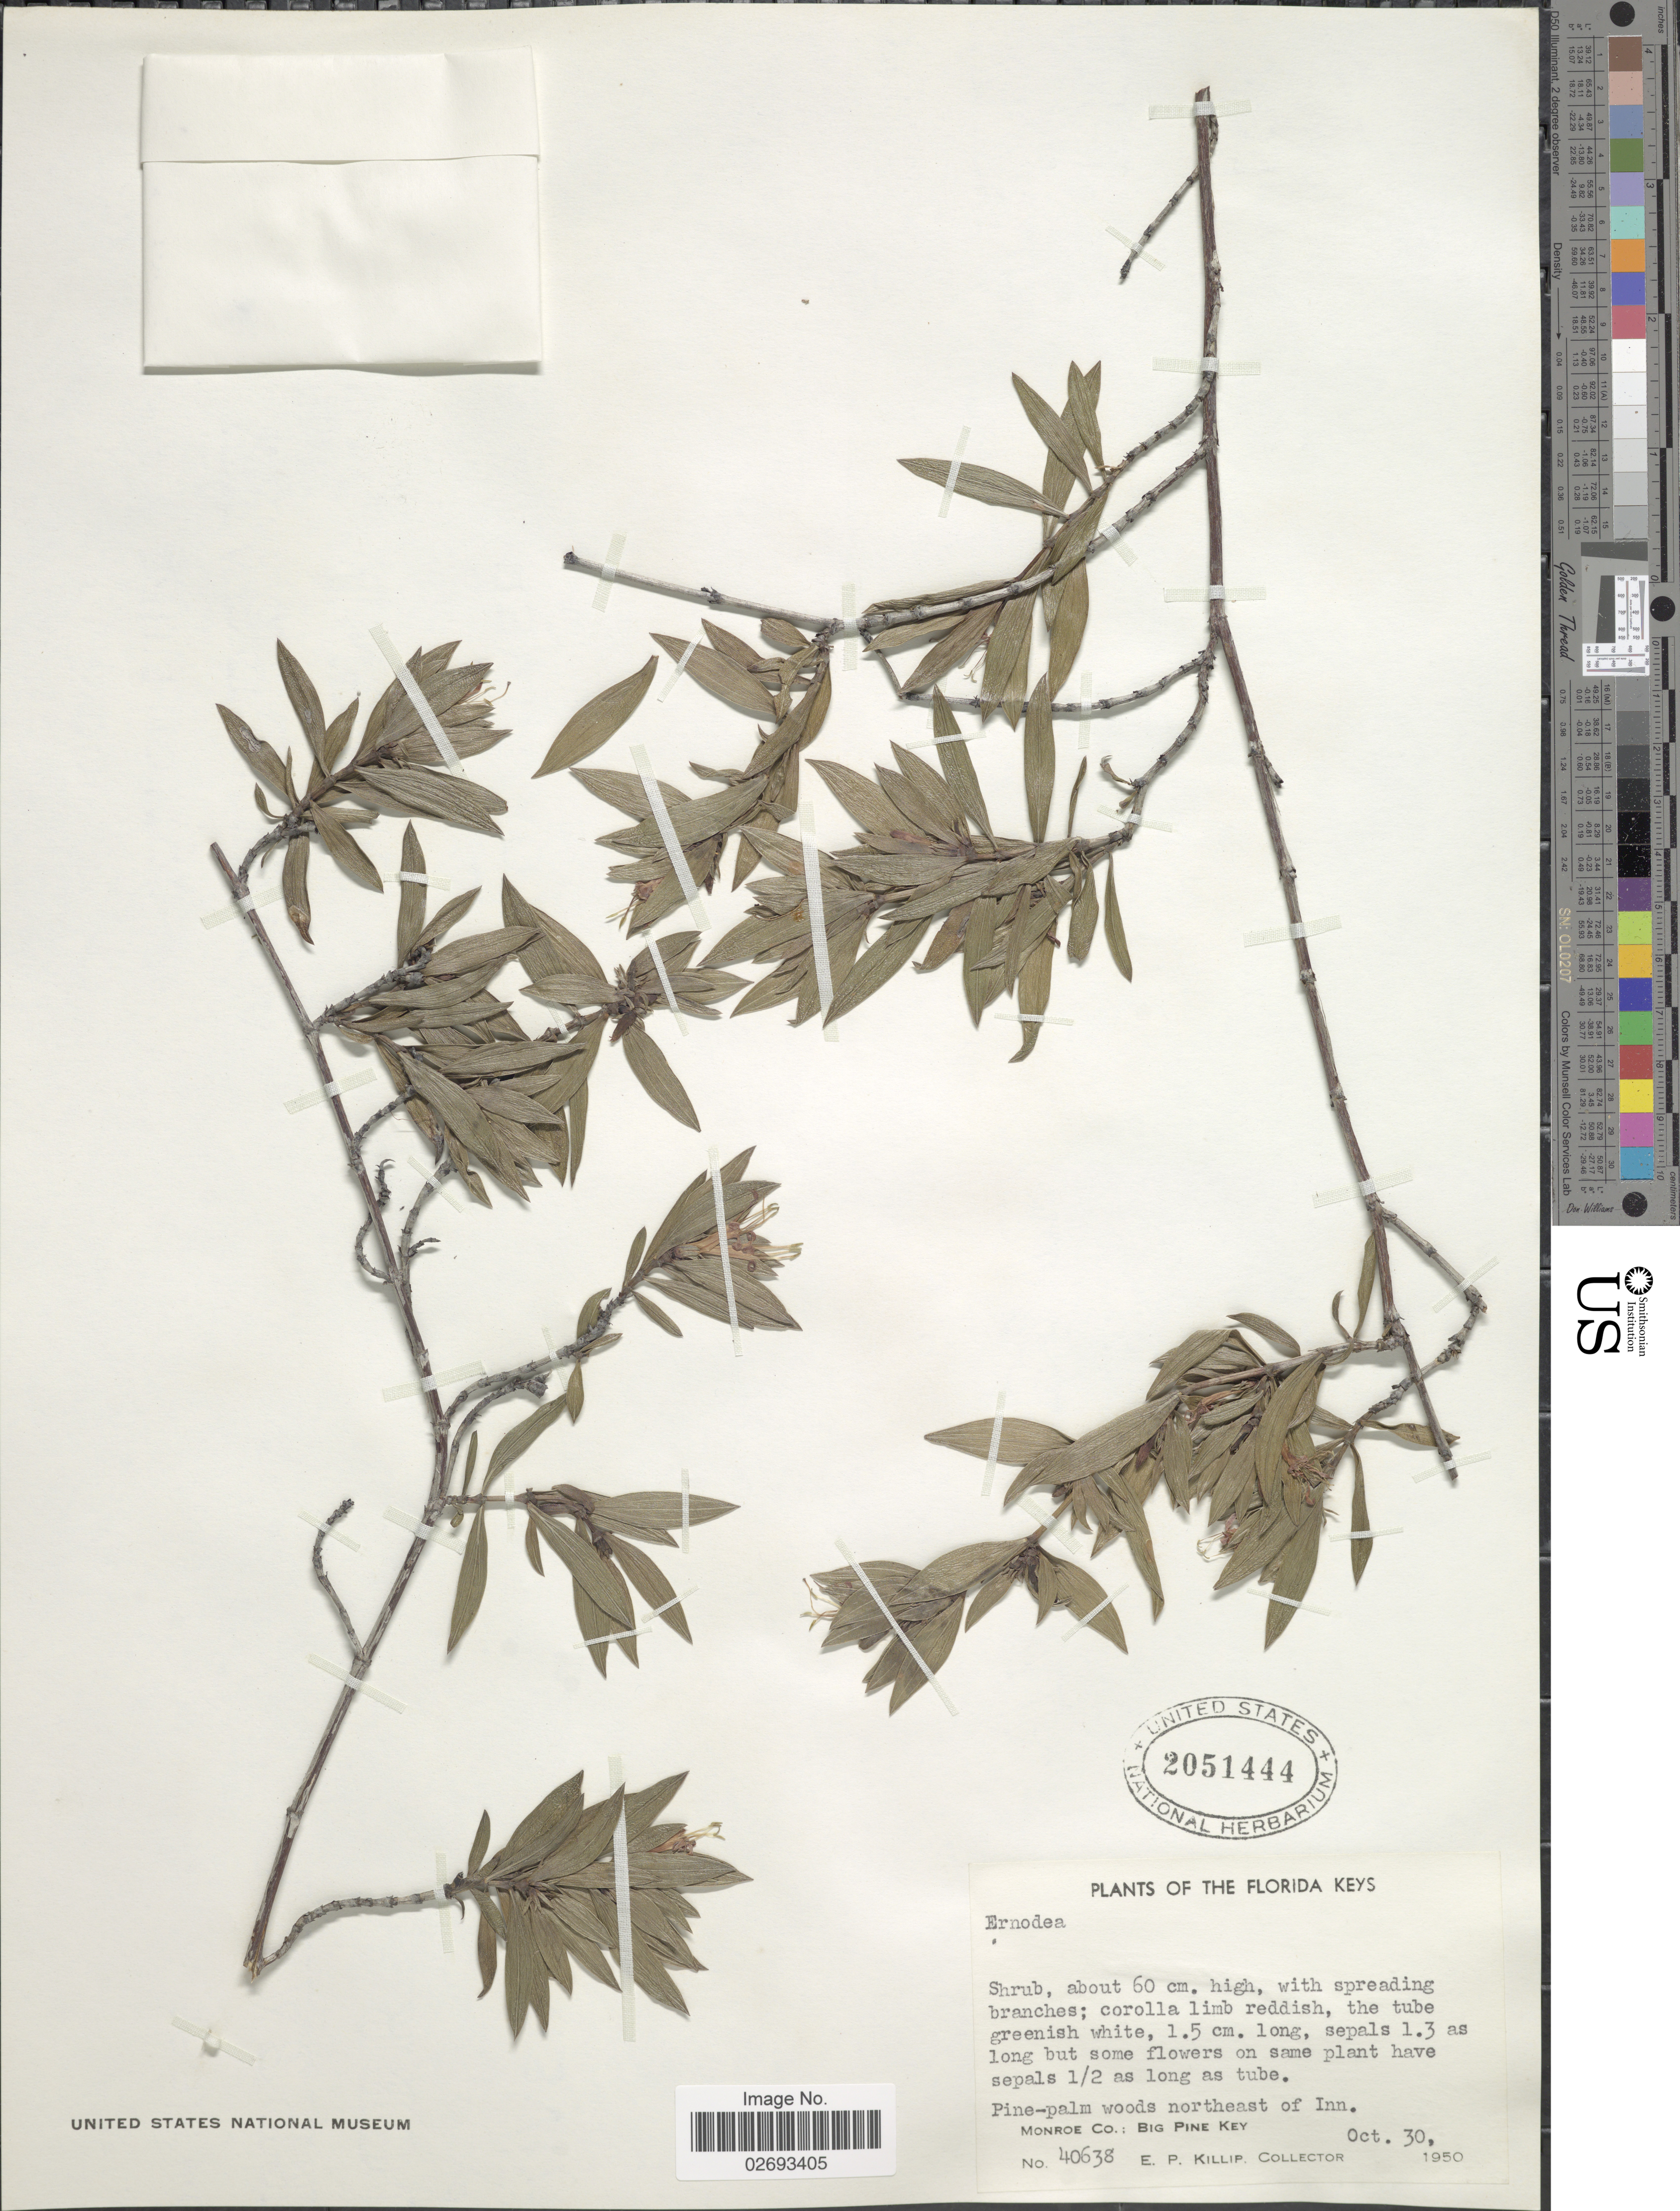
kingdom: Plantae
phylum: Tracheophyta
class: Magnoliopsida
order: Gentianales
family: Rubiaceae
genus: Ernodea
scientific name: Ernodea littoralis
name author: Sw.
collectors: E. P. Killip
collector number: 40638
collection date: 1950-10-30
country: United States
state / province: Florida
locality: Florida Keys. Northeast of Inn. Monroe Co.: Big Pine Key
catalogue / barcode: US 2051444